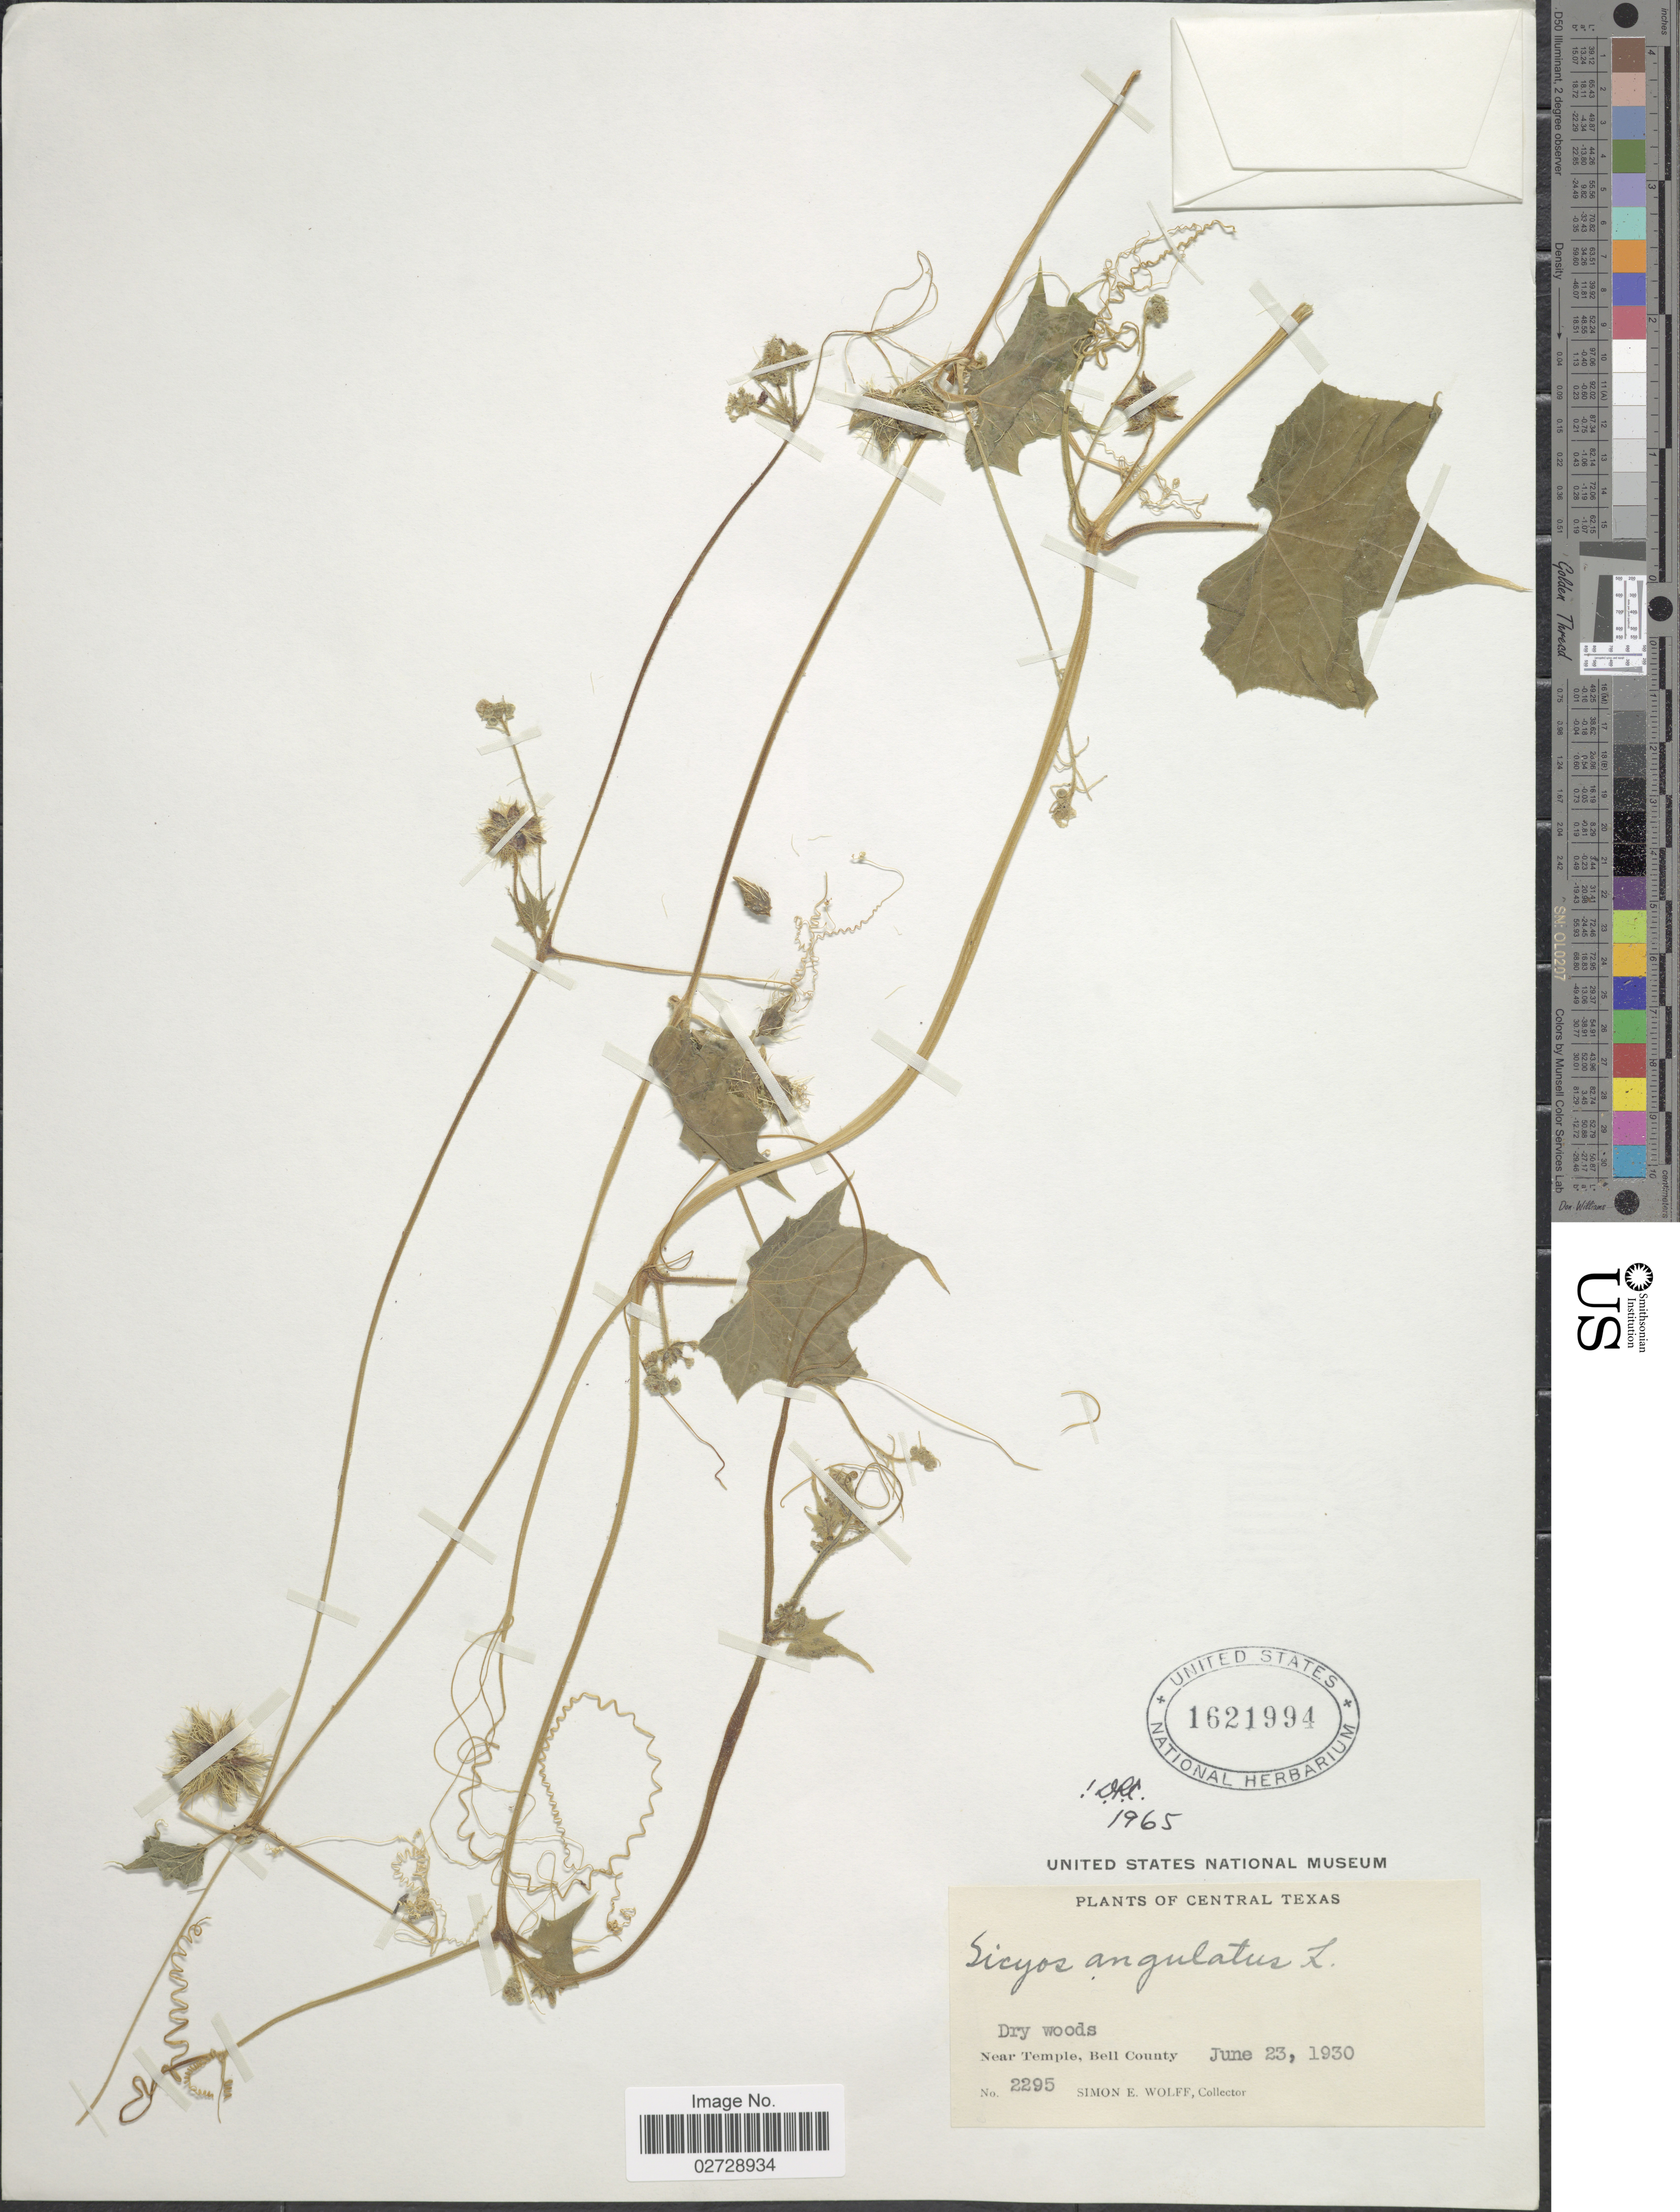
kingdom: Plantae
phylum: Tracheophyta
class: Magnoliopsida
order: Cucurbitales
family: Cucurbitaceae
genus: Sicyos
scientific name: Sicyos angulatus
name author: L.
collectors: S. E. Wolff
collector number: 2295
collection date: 1930-06-23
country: United States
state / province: Texas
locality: Central Texas, Dry woods, Near Temple, Bell County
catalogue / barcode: US 1621994